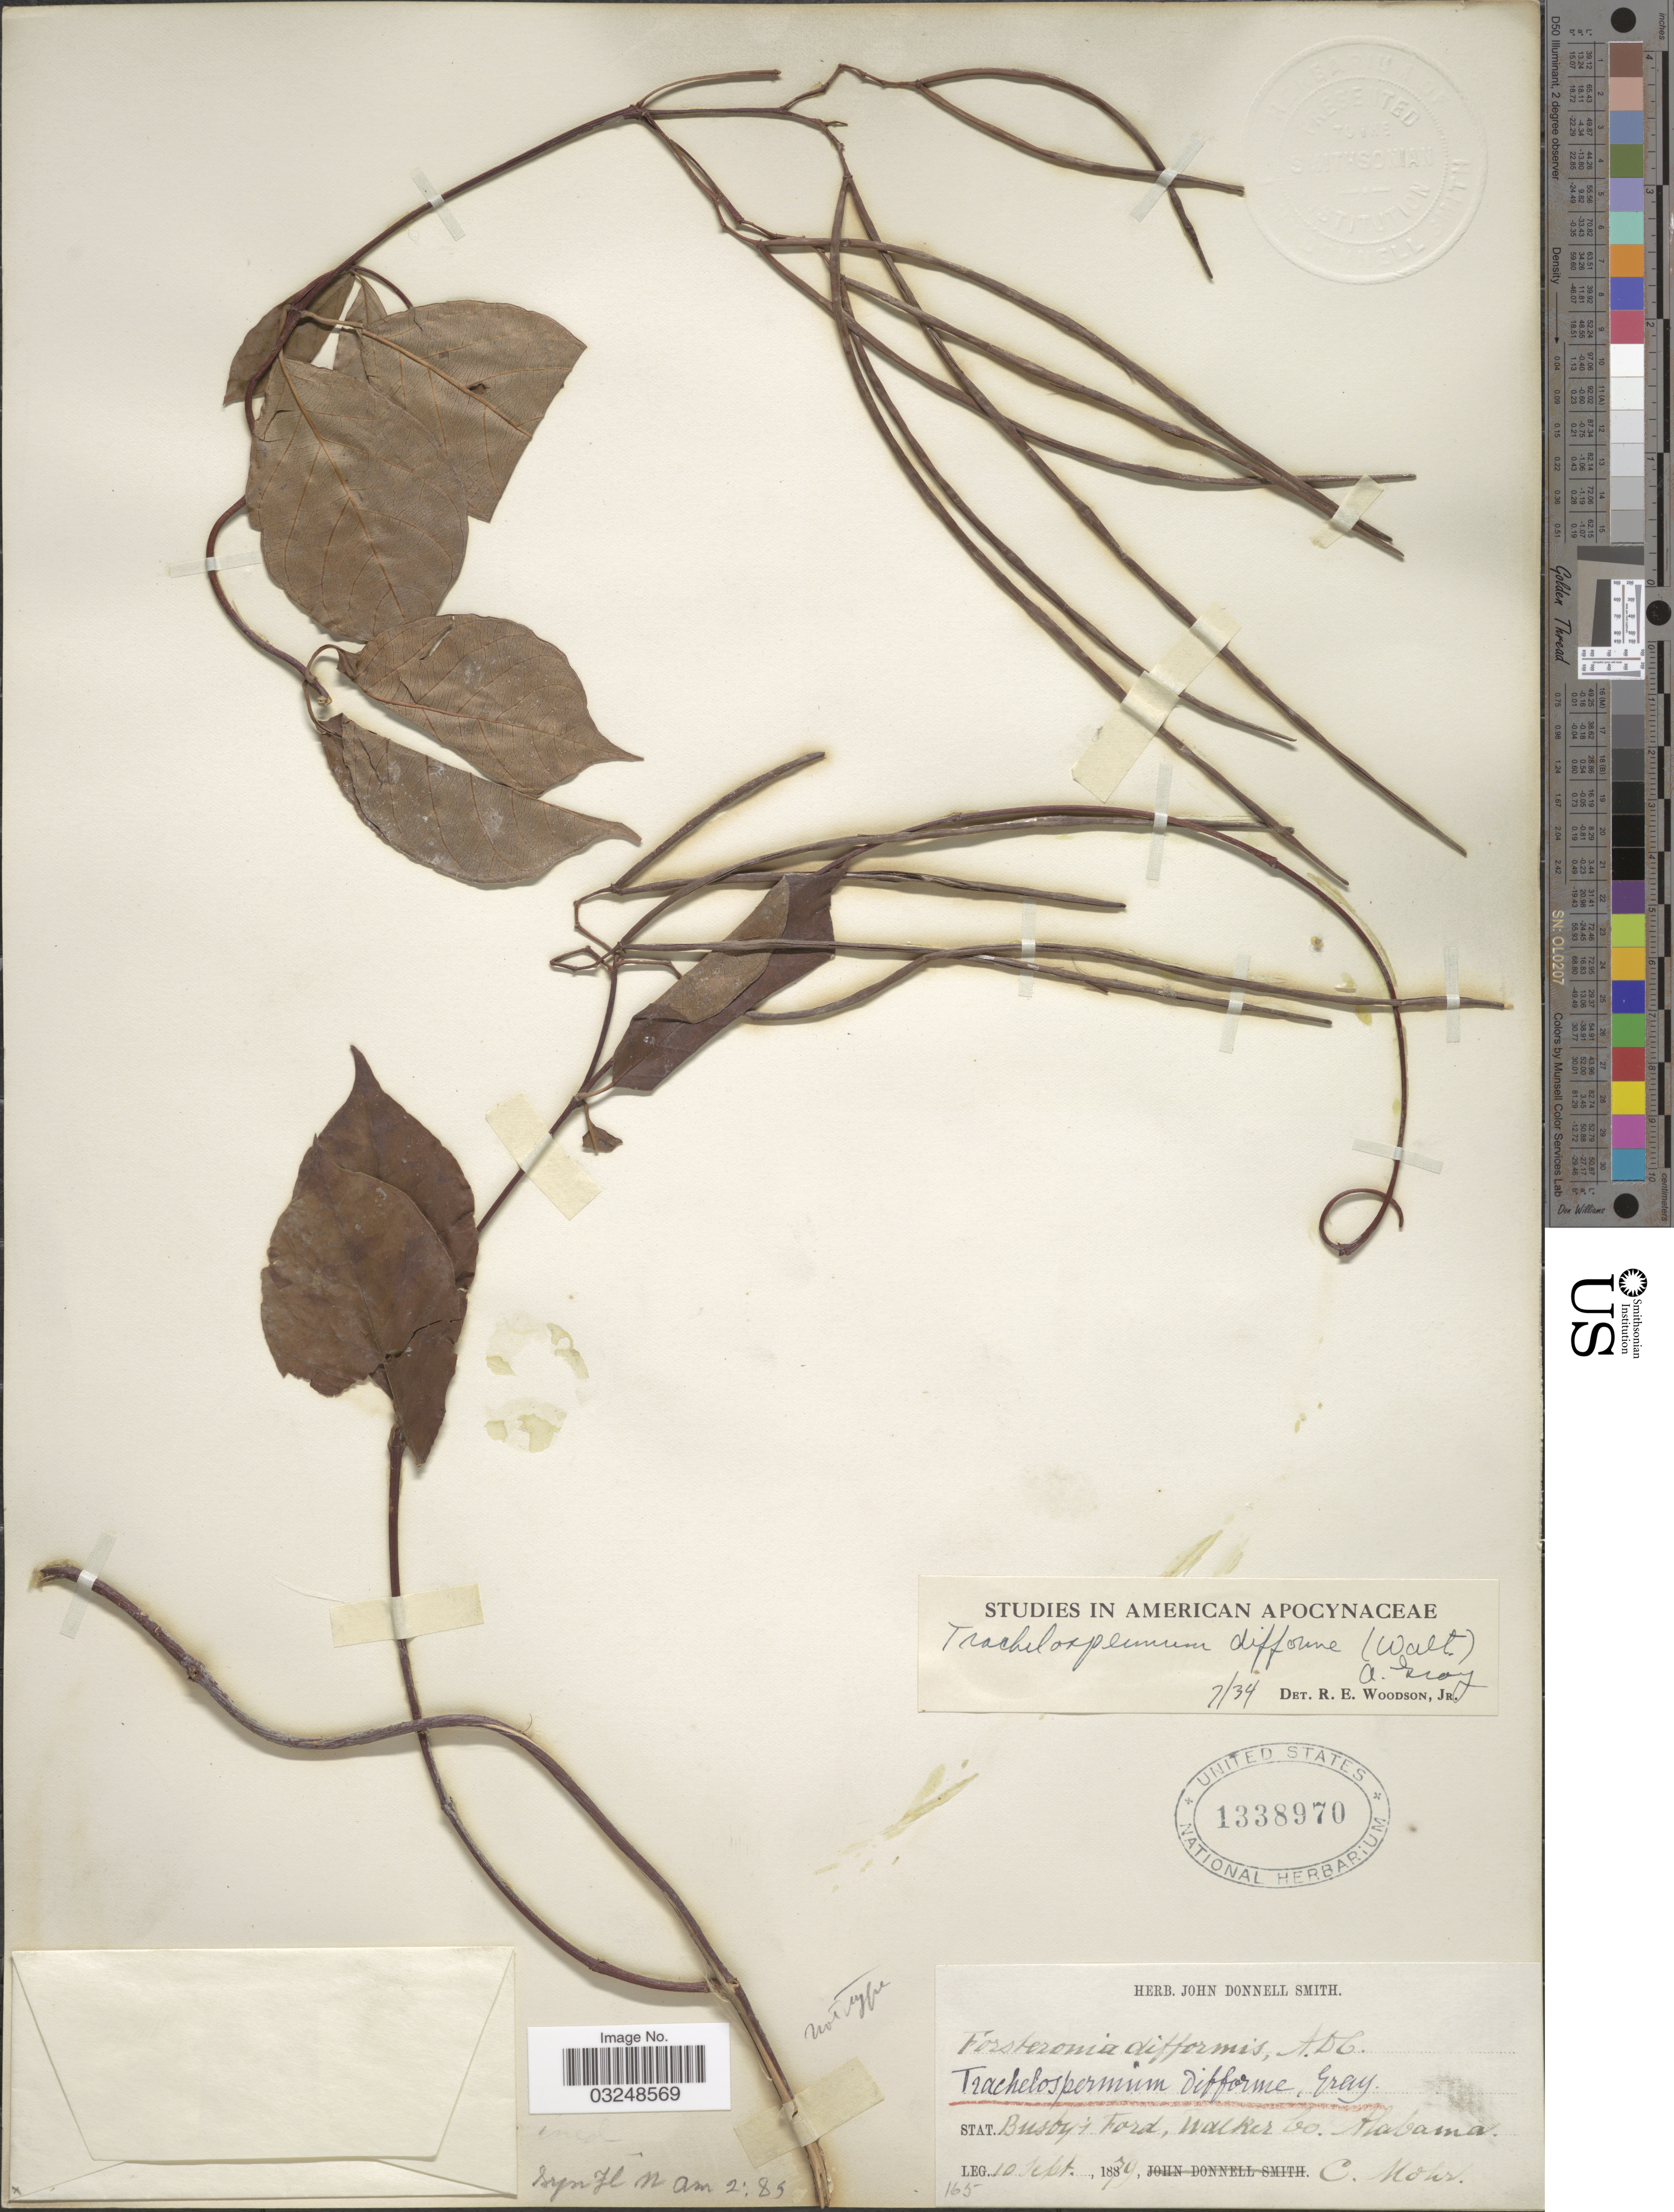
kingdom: Plantae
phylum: Tracheophyta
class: Magnoliopsida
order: Gentianales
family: Apocynaceae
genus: Trachelospermum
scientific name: Trachelospermum difforme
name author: (Walter) A. Gray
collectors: C. T. Mohr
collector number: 165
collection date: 1879-09-10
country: United States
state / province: Alabama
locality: Stat. Busby's Ford, Walker Co., Alabama.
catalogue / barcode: US 1338970